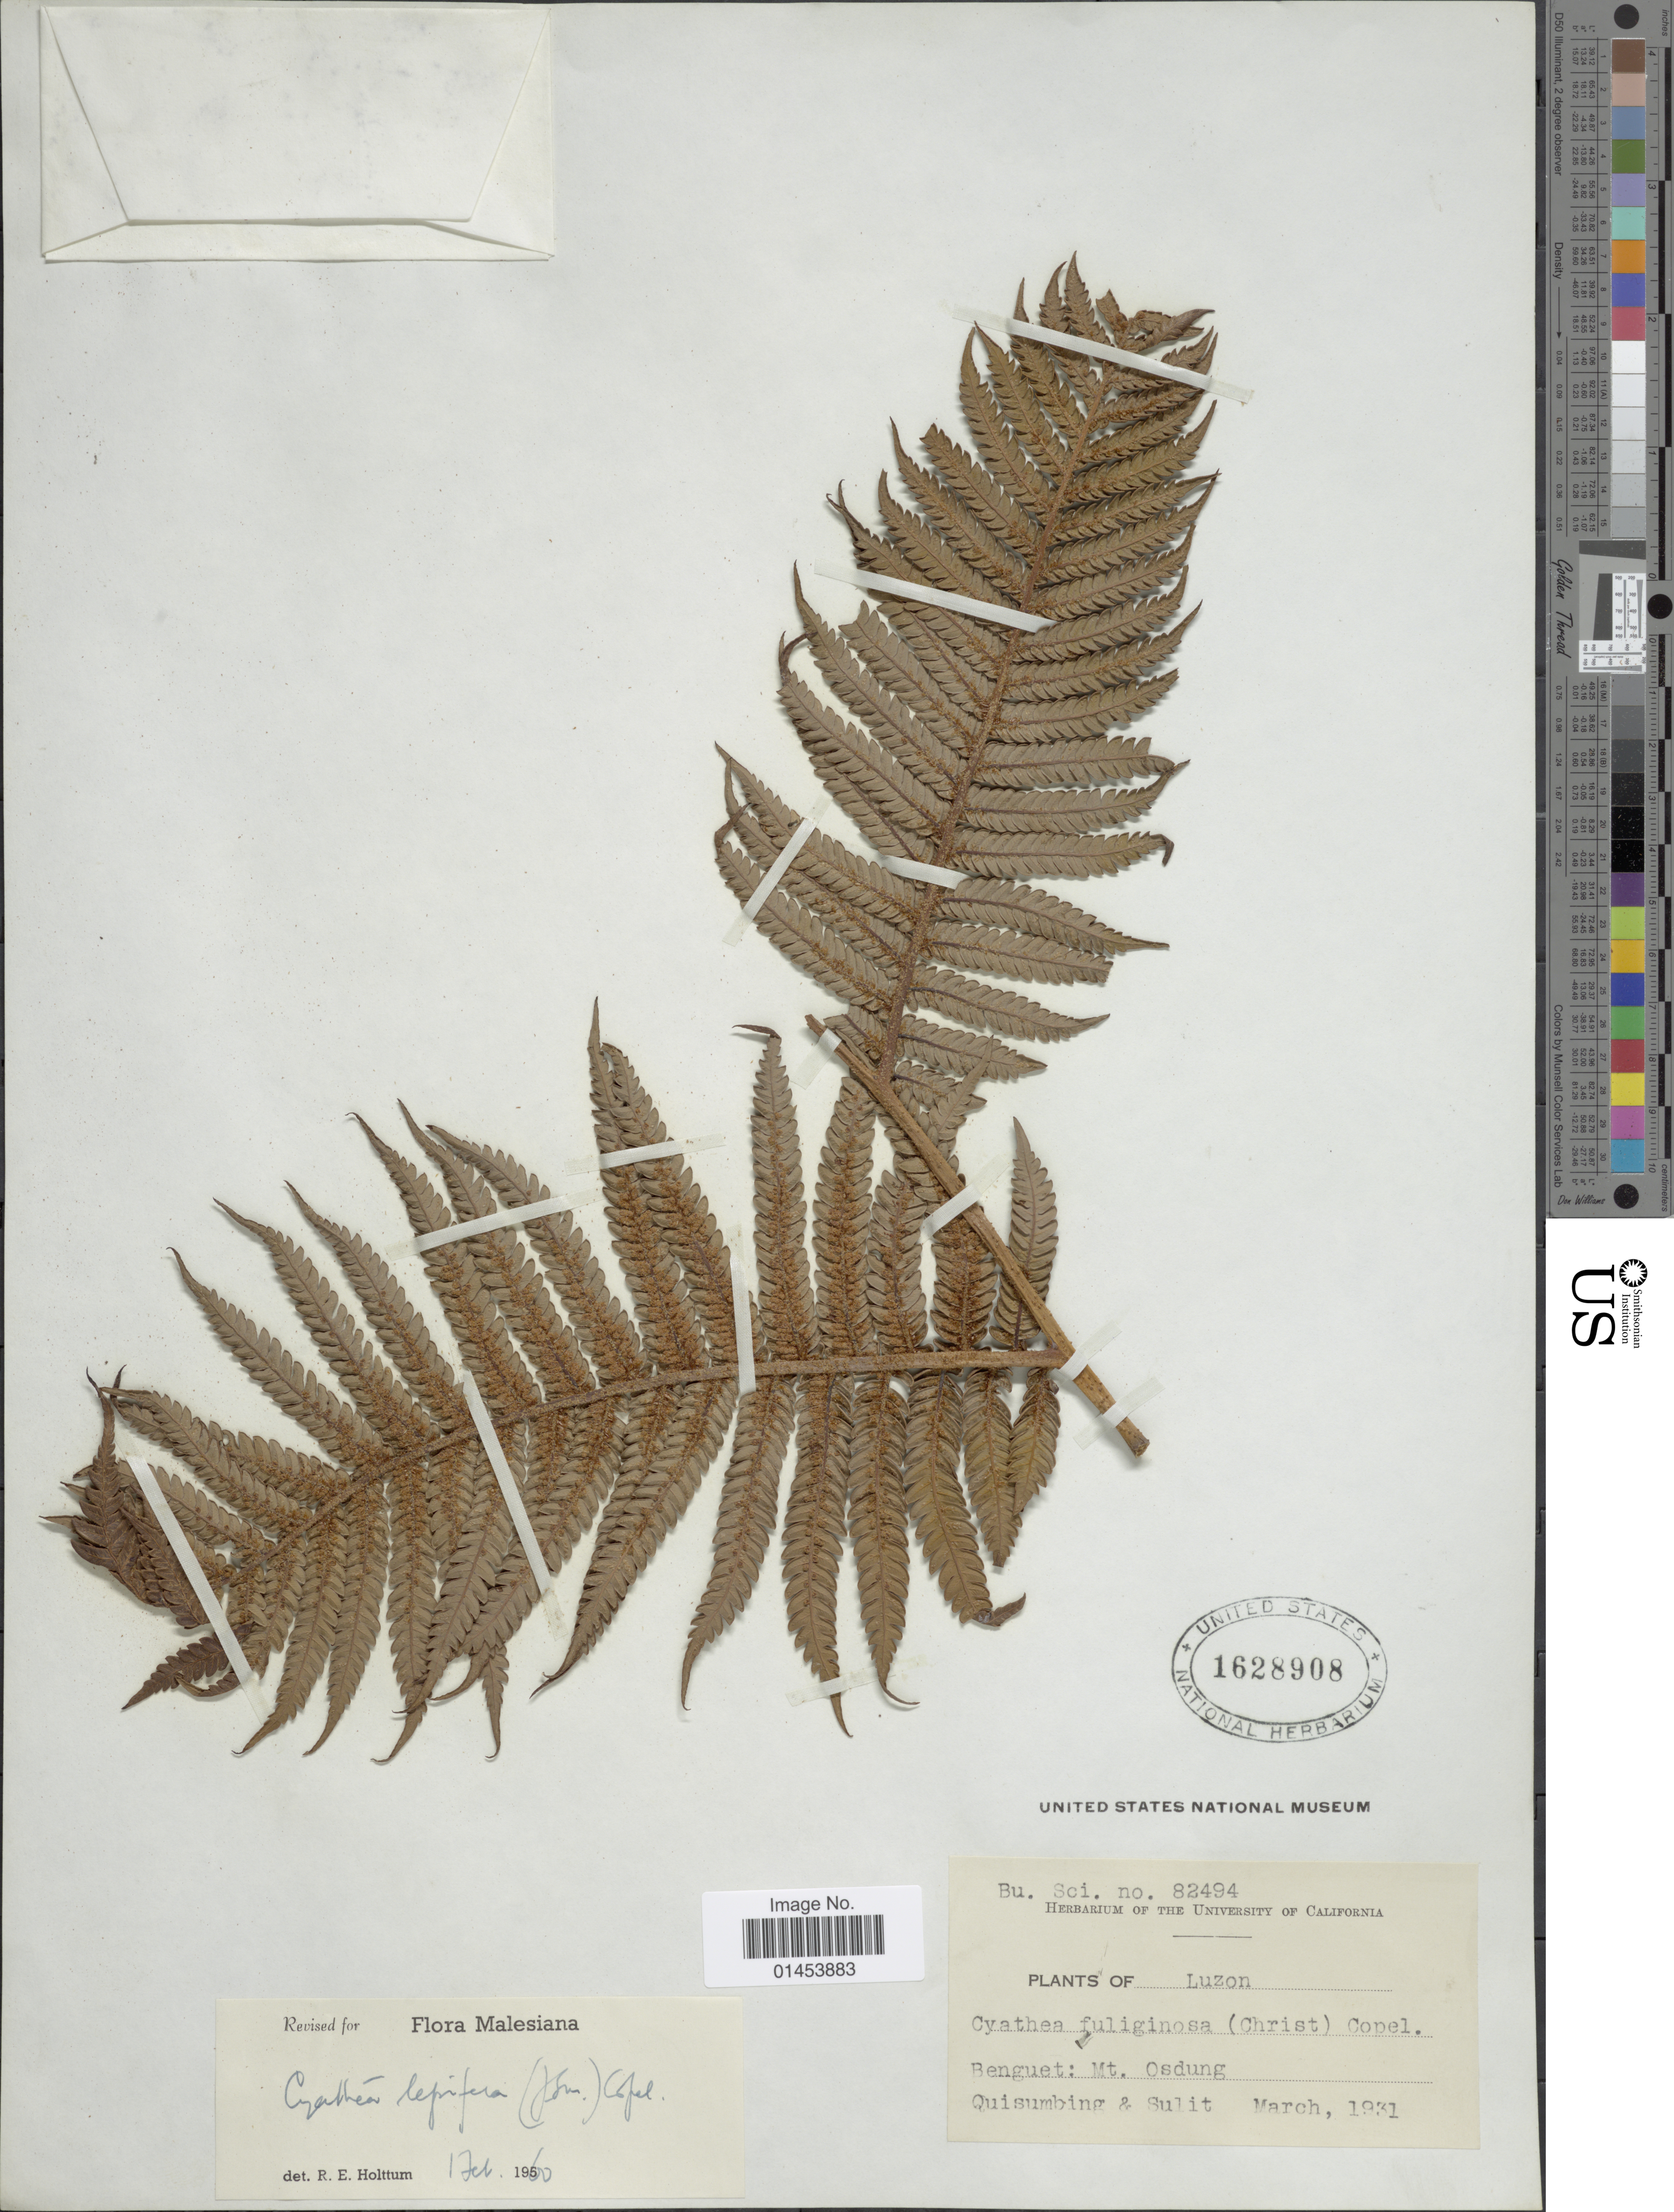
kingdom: Plantae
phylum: Tracheophyta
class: Polypodiopsida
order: Cyatheales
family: Cyatheaceae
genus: Cyathea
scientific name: Cyathea lepifera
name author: (J. Sm.) Copel.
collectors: Quisumbing & Sulit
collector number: Bu. Sci. no 82494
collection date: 1931-03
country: Philippines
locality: Luzon, Benguet: mt. Osdung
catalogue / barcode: US 1628908